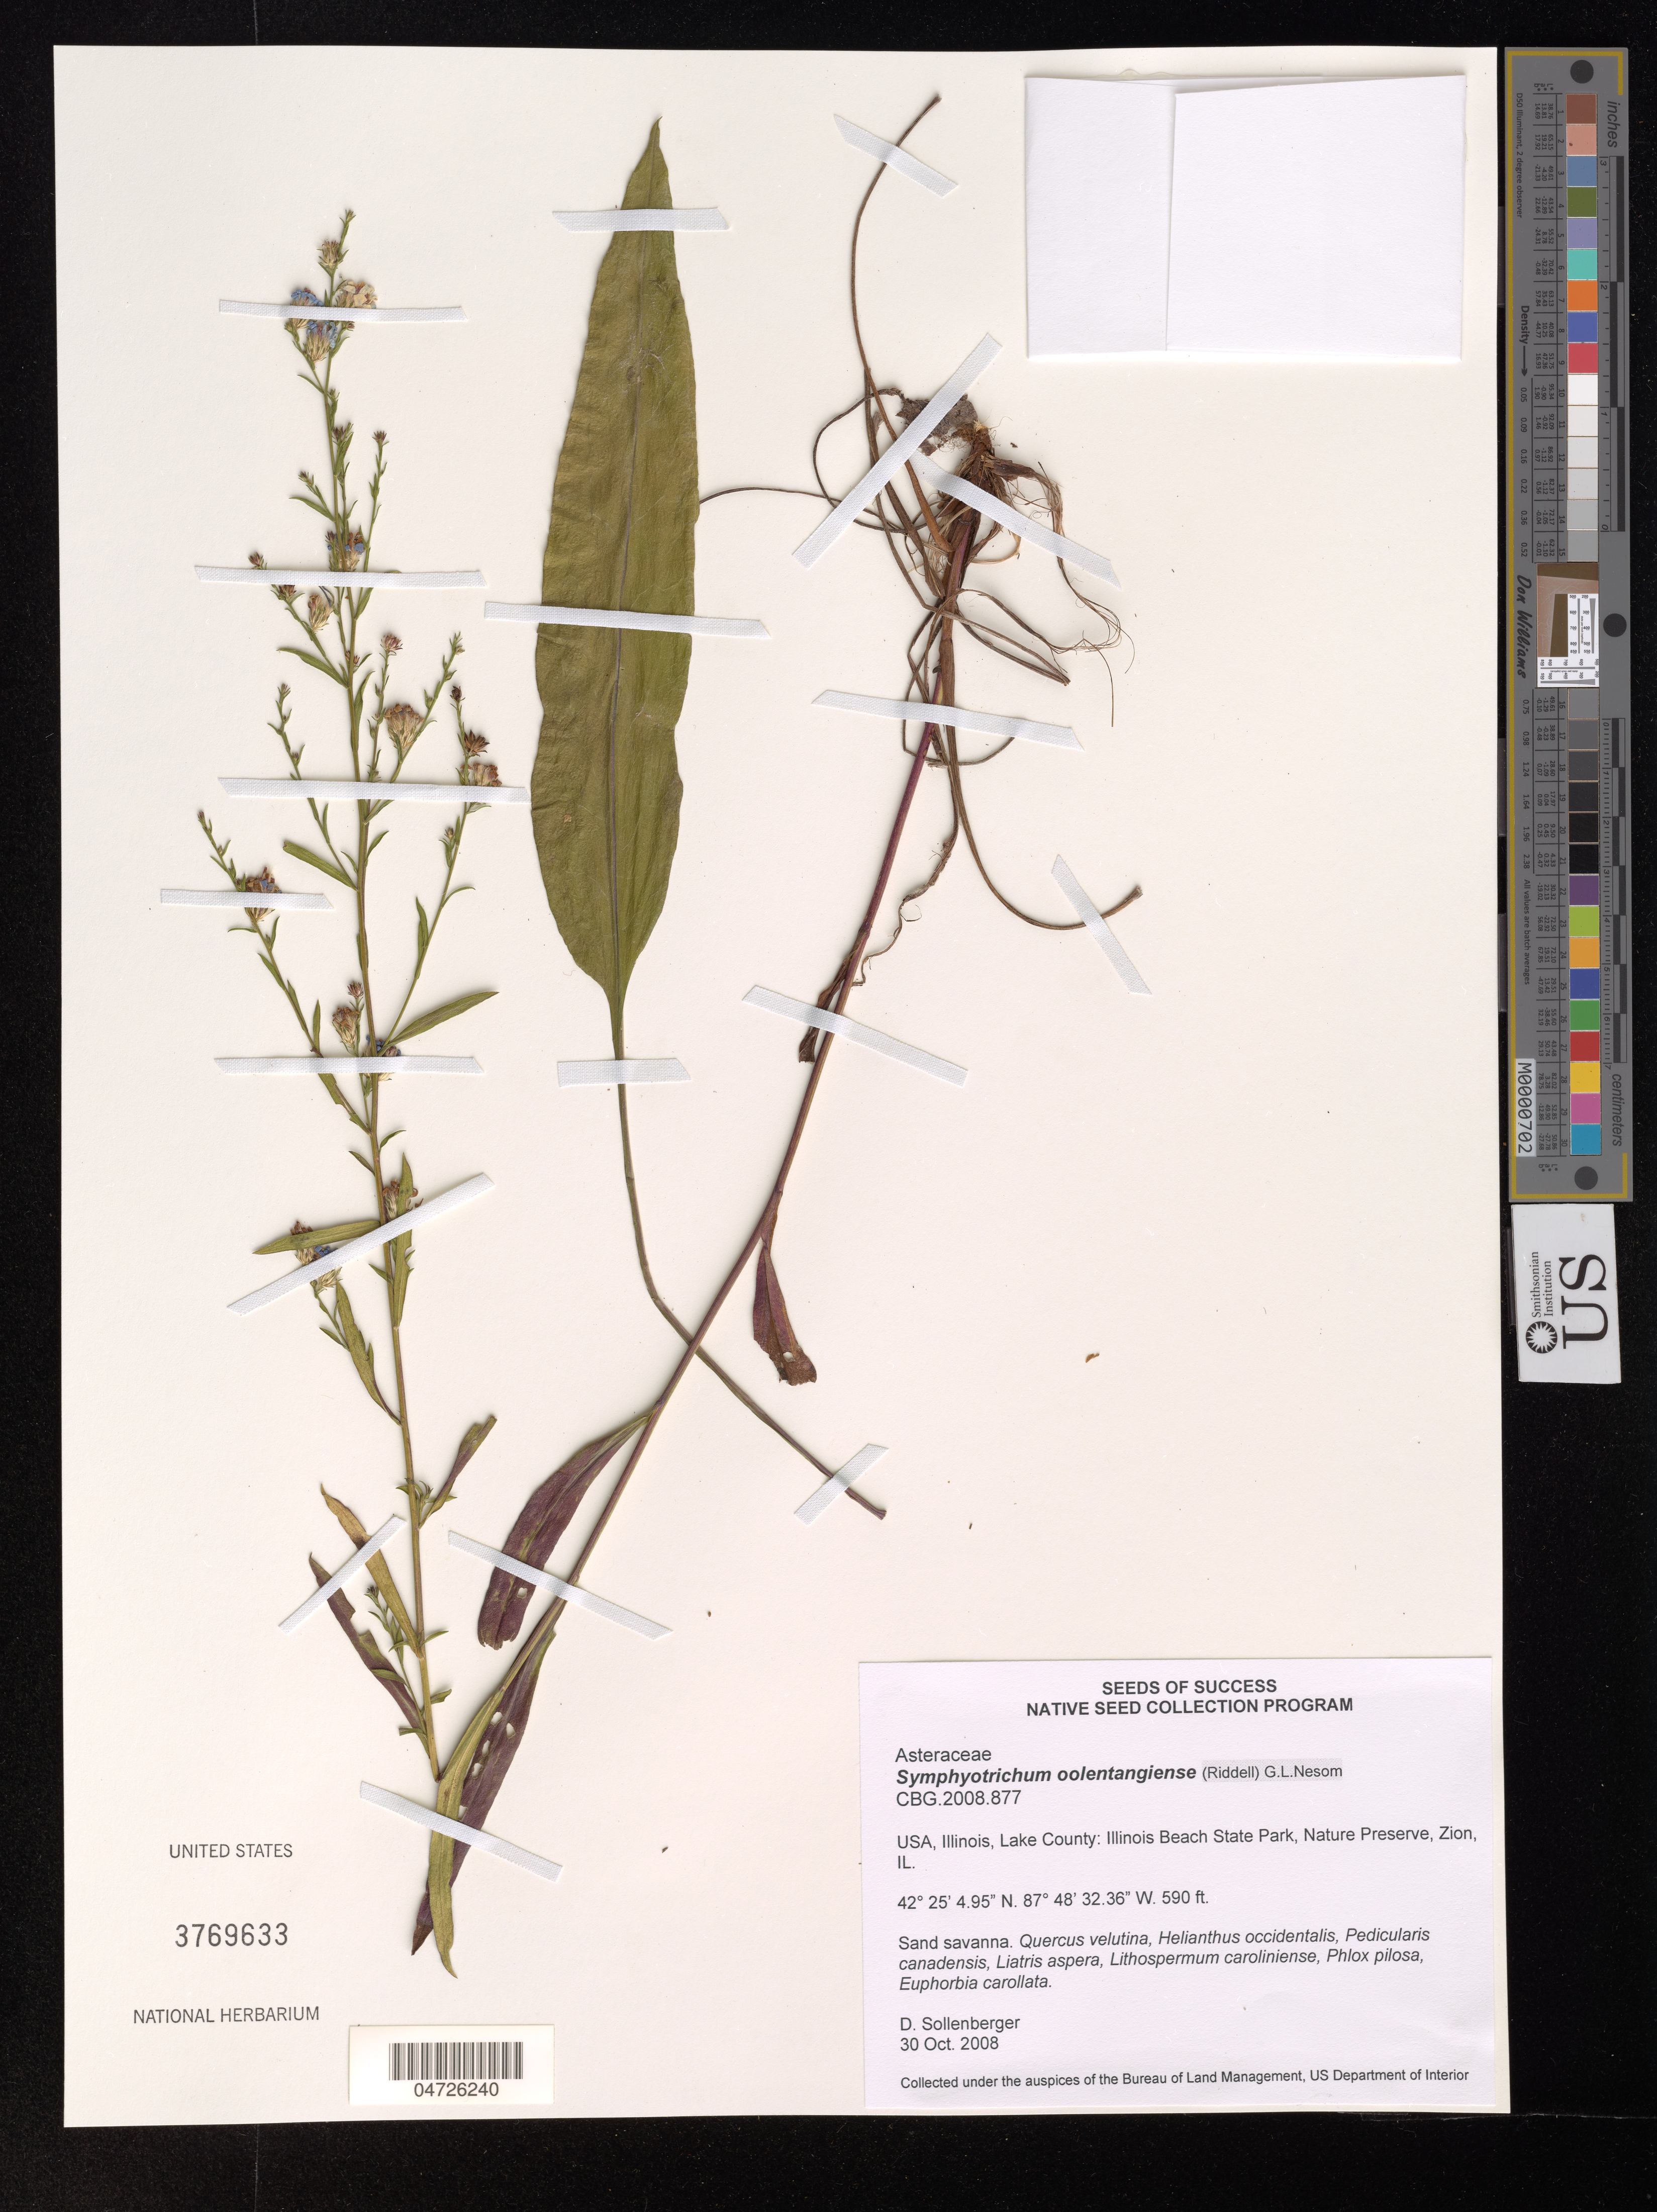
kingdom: Plantae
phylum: Tracheophyta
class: Magnoliopsida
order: Asterales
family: Asteraceae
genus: Symphyotrichum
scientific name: Symphyotrichum oolentangiense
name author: (Riddell) G.L. Nesom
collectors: D. Sollenberger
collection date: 2008-10-30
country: United States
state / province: Illinois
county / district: Lake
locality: Lake County: Illinois Beach State Park, Nature Preserve, Zion.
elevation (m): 180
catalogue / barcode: US 3769633